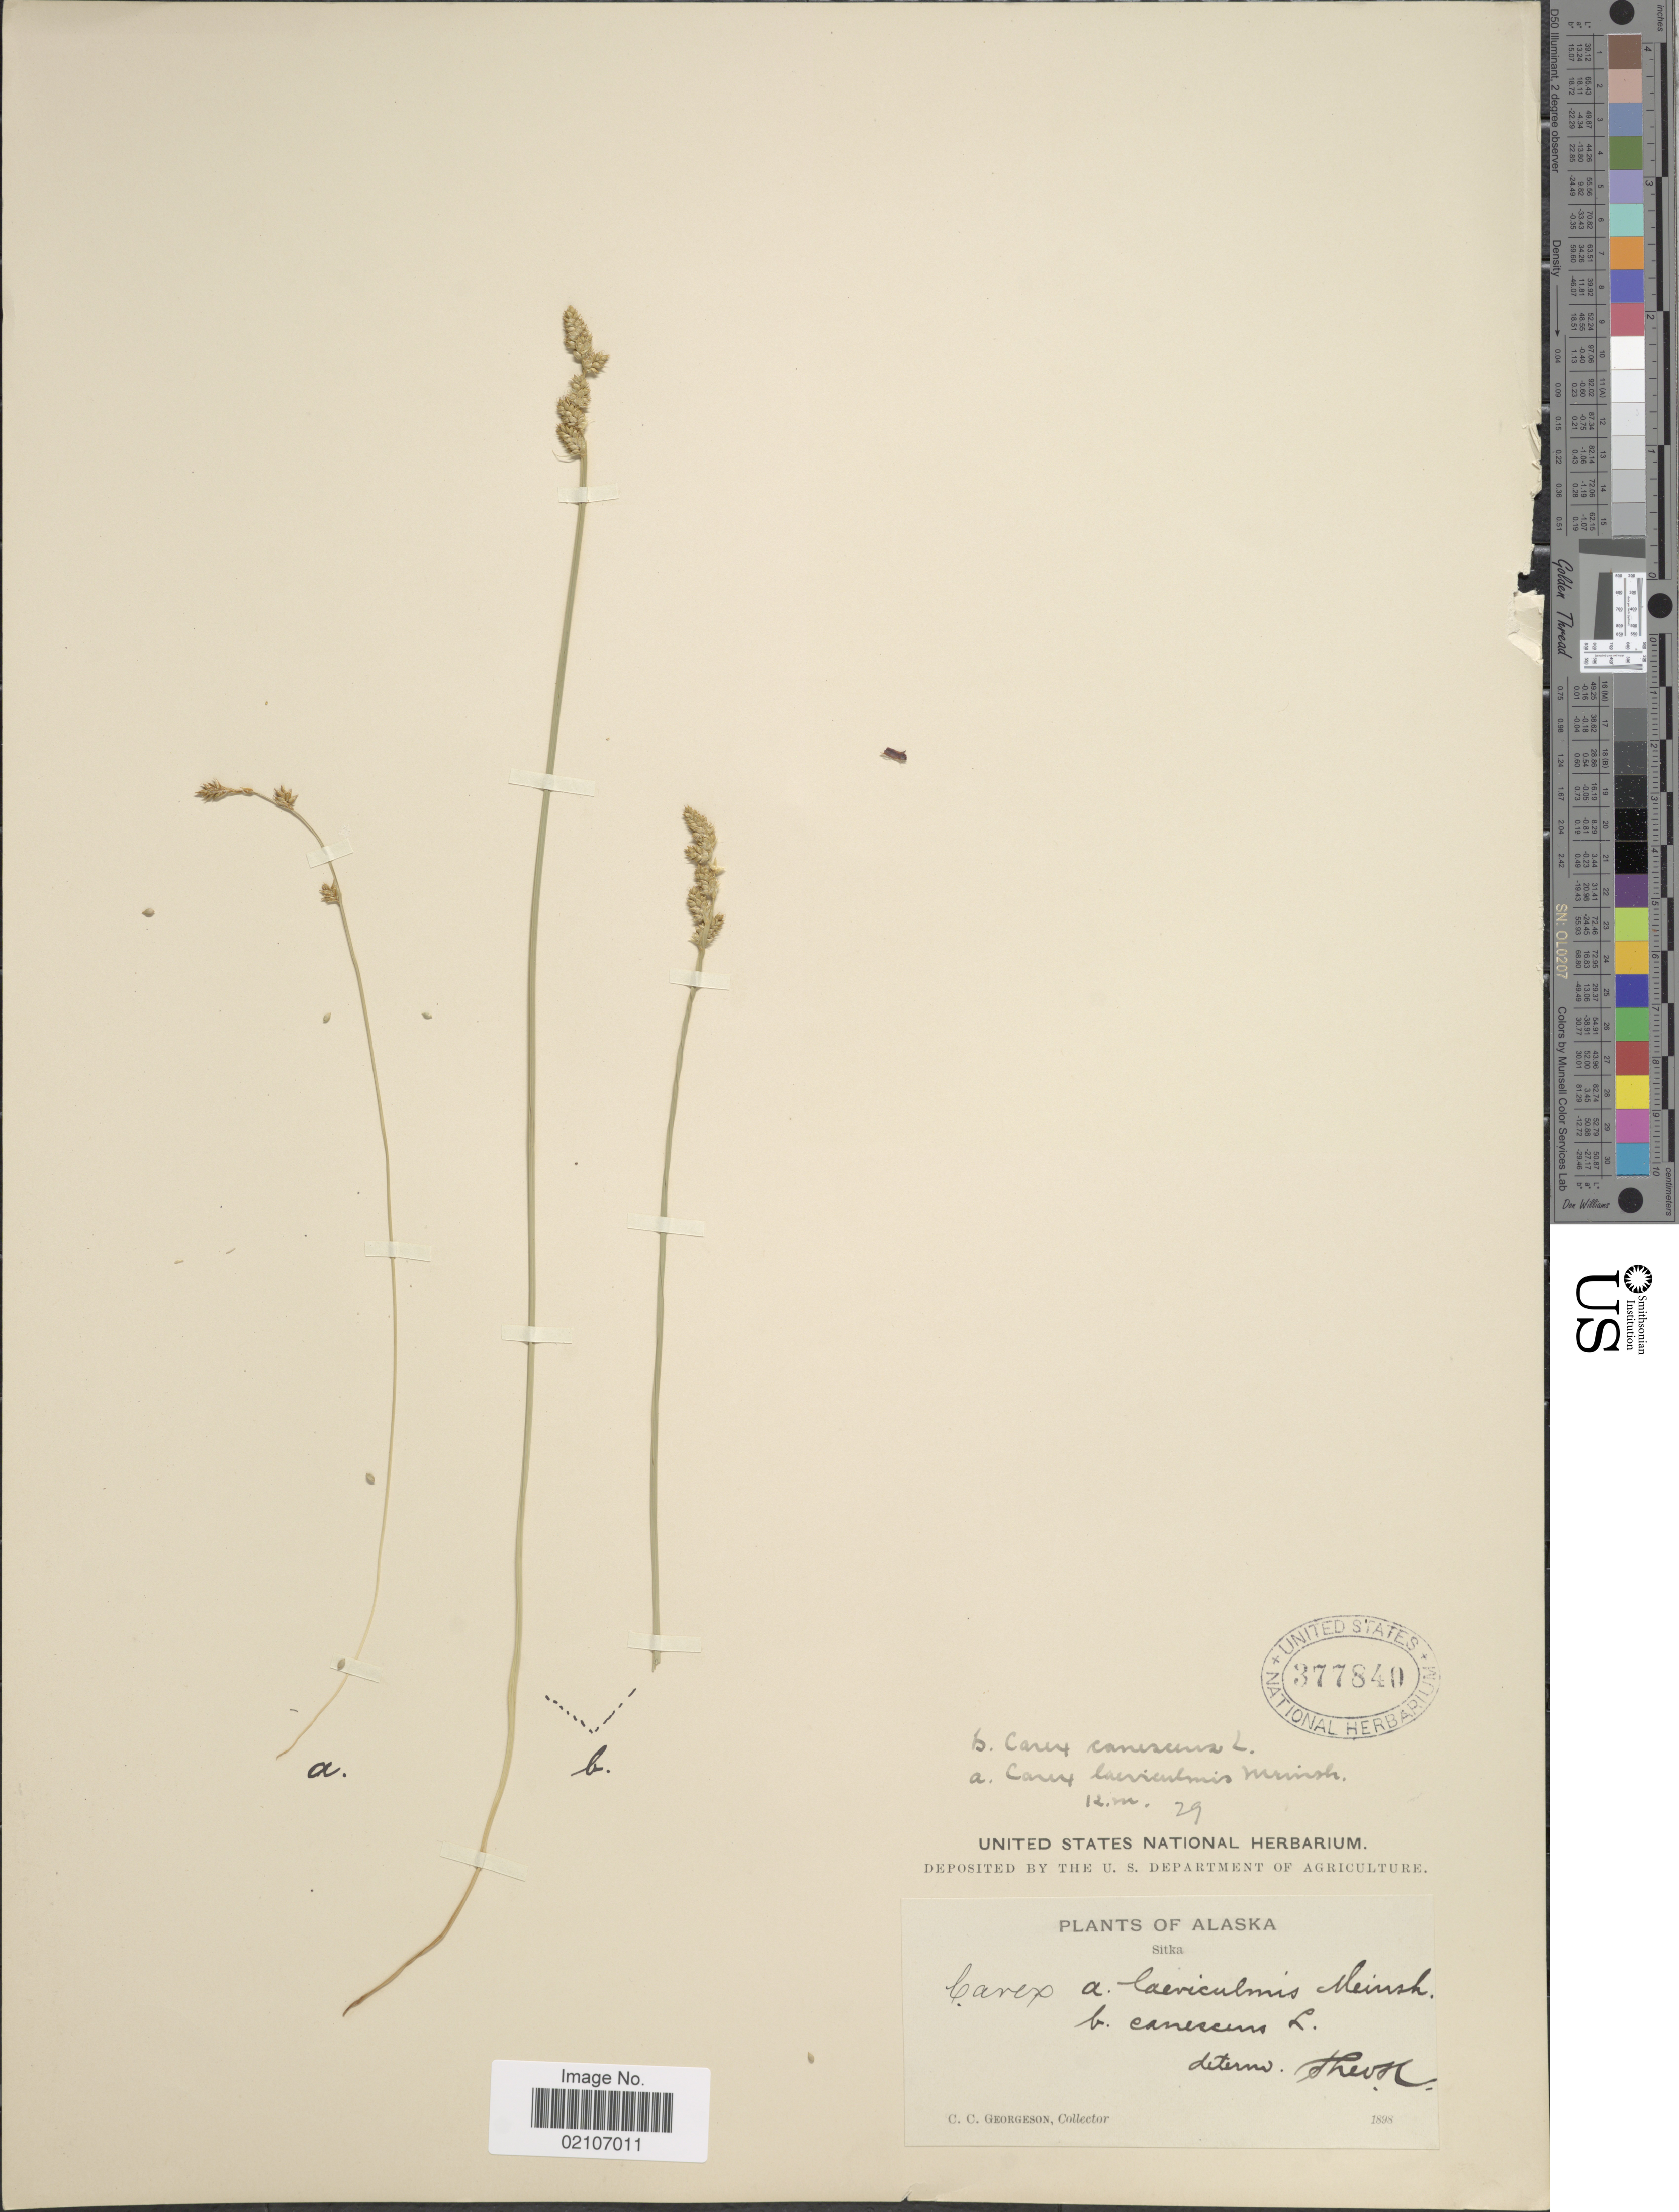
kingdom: Plantae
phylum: Tracheophyta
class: Liliopsida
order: Poales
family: Cyperaceae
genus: Carex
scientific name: Carex canescens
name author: L.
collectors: C. Georgeson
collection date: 1893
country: United States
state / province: Alaska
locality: Sitka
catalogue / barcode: US 377840